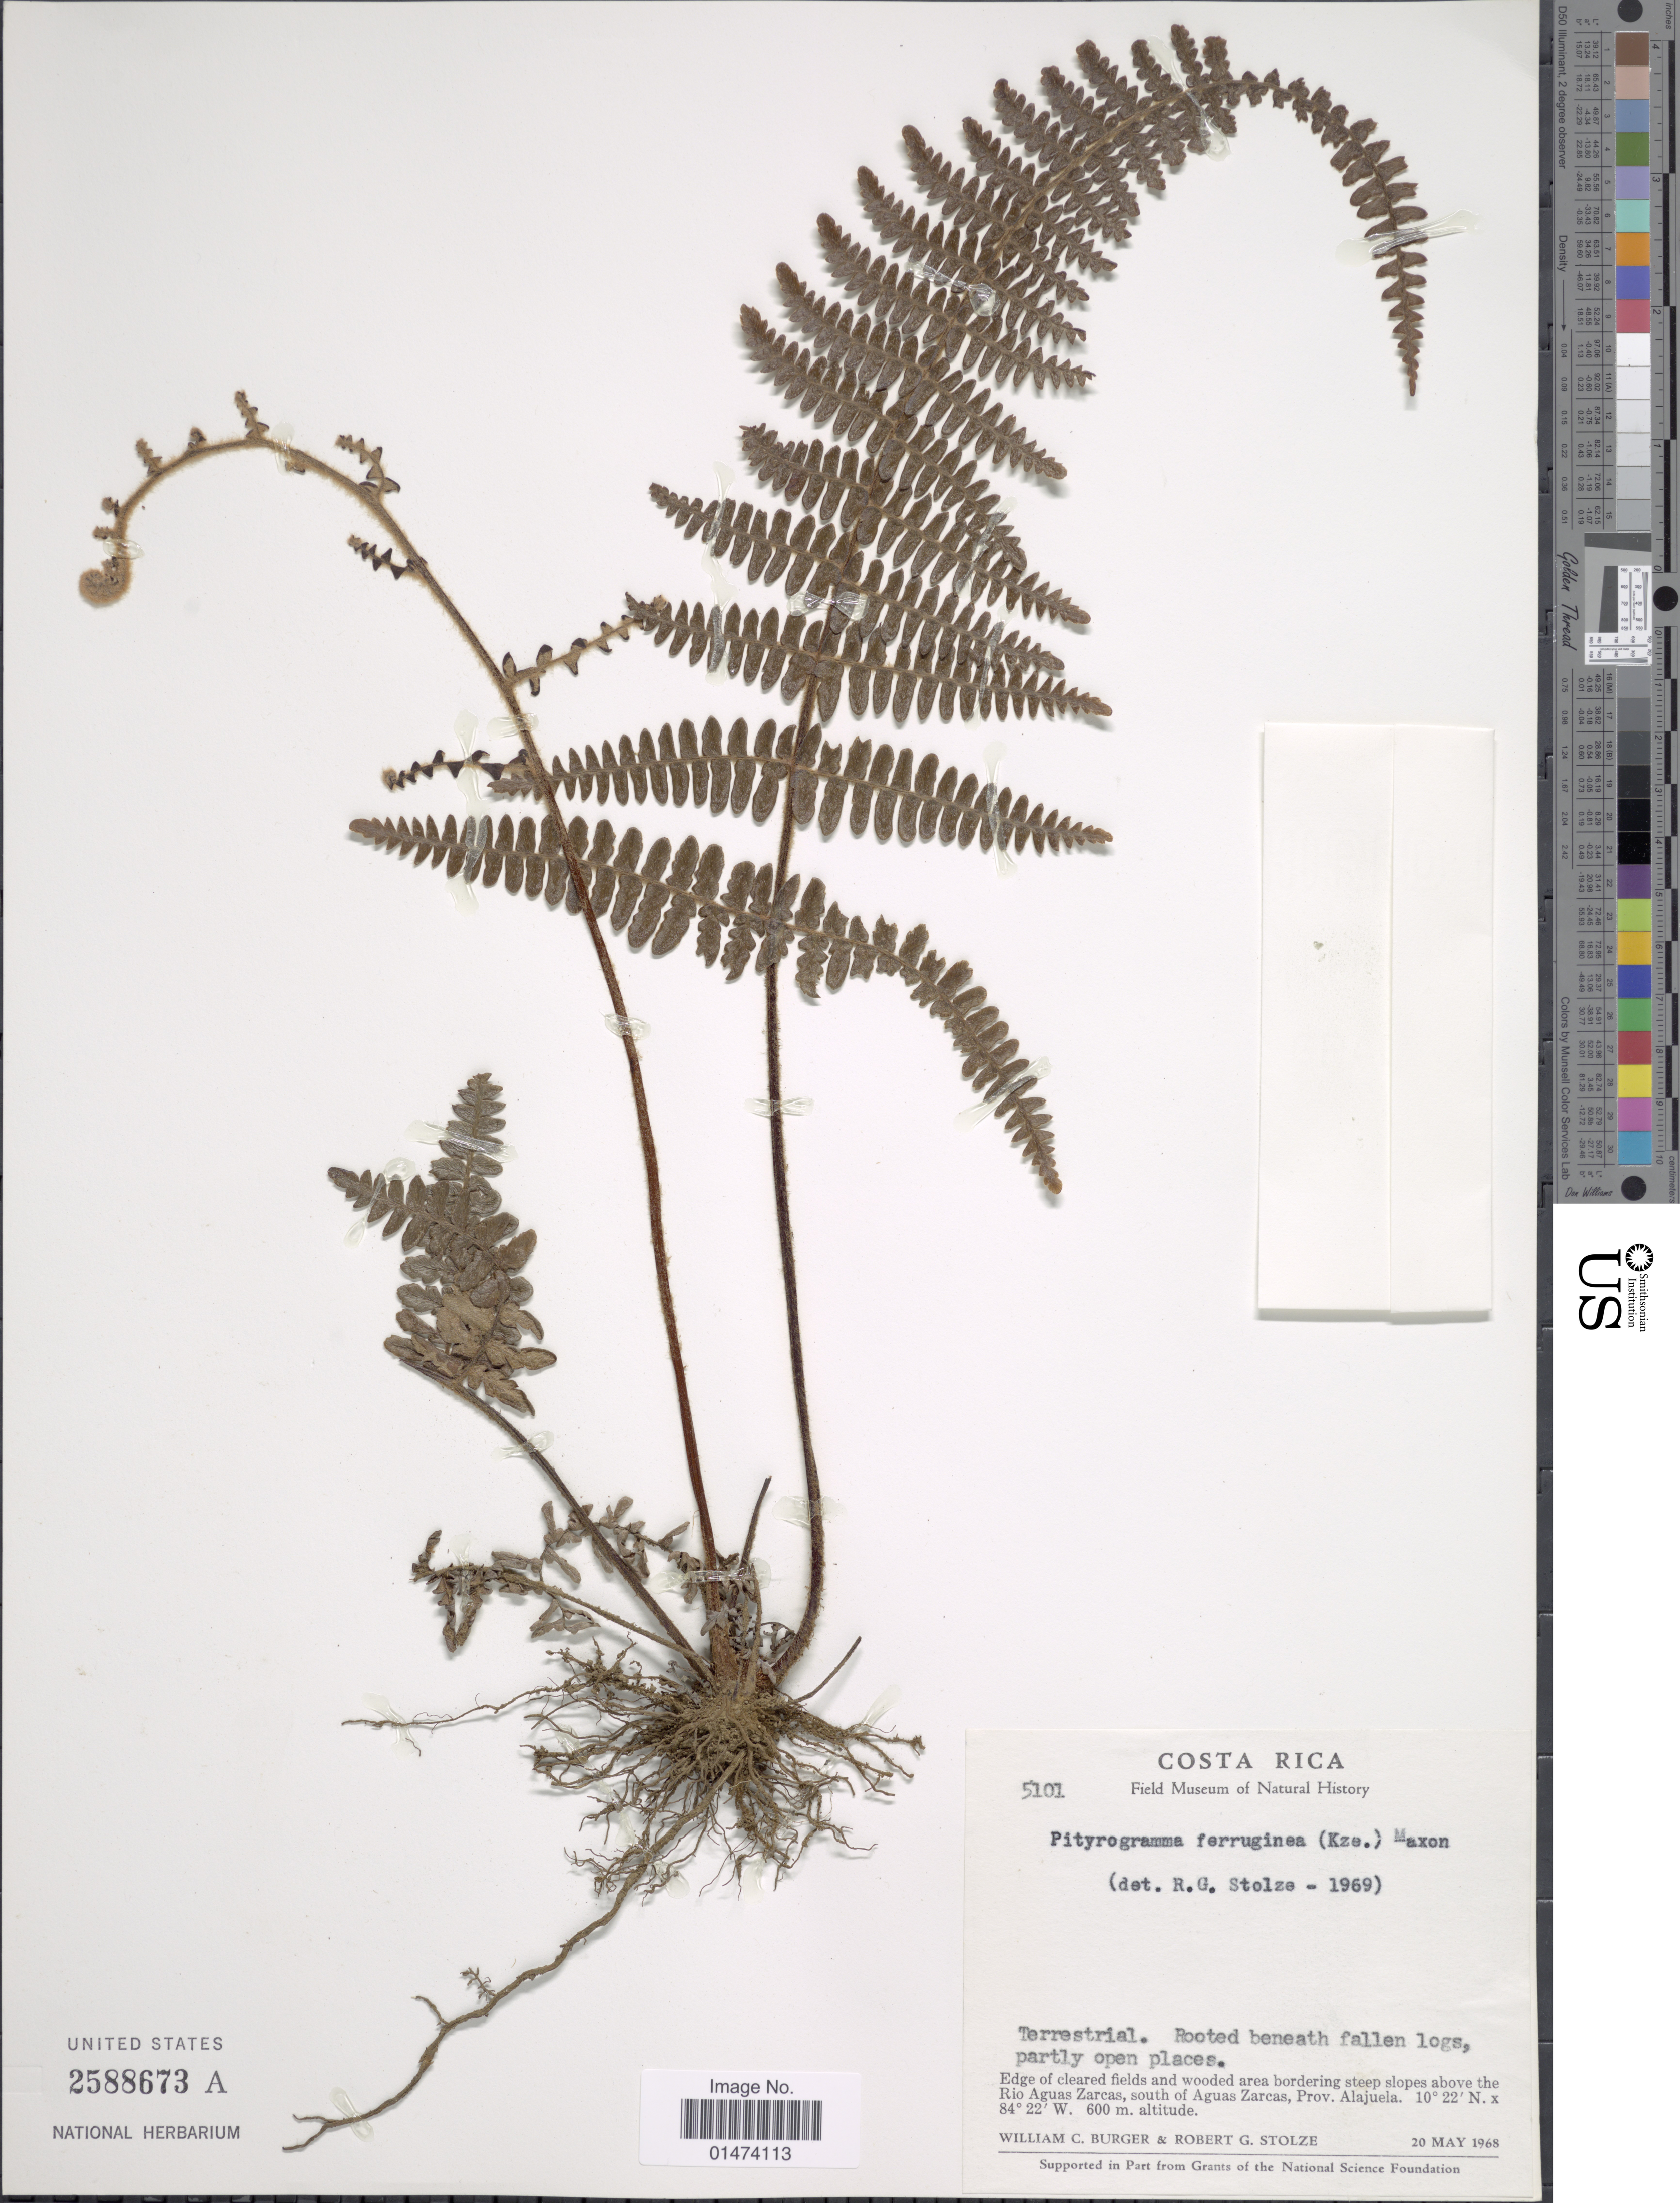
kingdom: Plantae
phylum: Tracheophyta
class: Polypodiopsida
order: Polypodiales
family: Pteridaceae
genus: Pityrogramma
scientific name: Pityrogramma ferruginea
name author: (Kunze) Maxon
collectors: W. Burger & R. G. Stolze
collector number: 5101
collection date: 1968-05-20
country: Costa Rica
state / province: Alajuela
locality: Costa Rica. Steep slopes above the Rio Aguas Zarcas, south of Aguas Zarcas, Prov. Alajuela.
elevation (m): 600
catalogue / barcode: US 2588673A